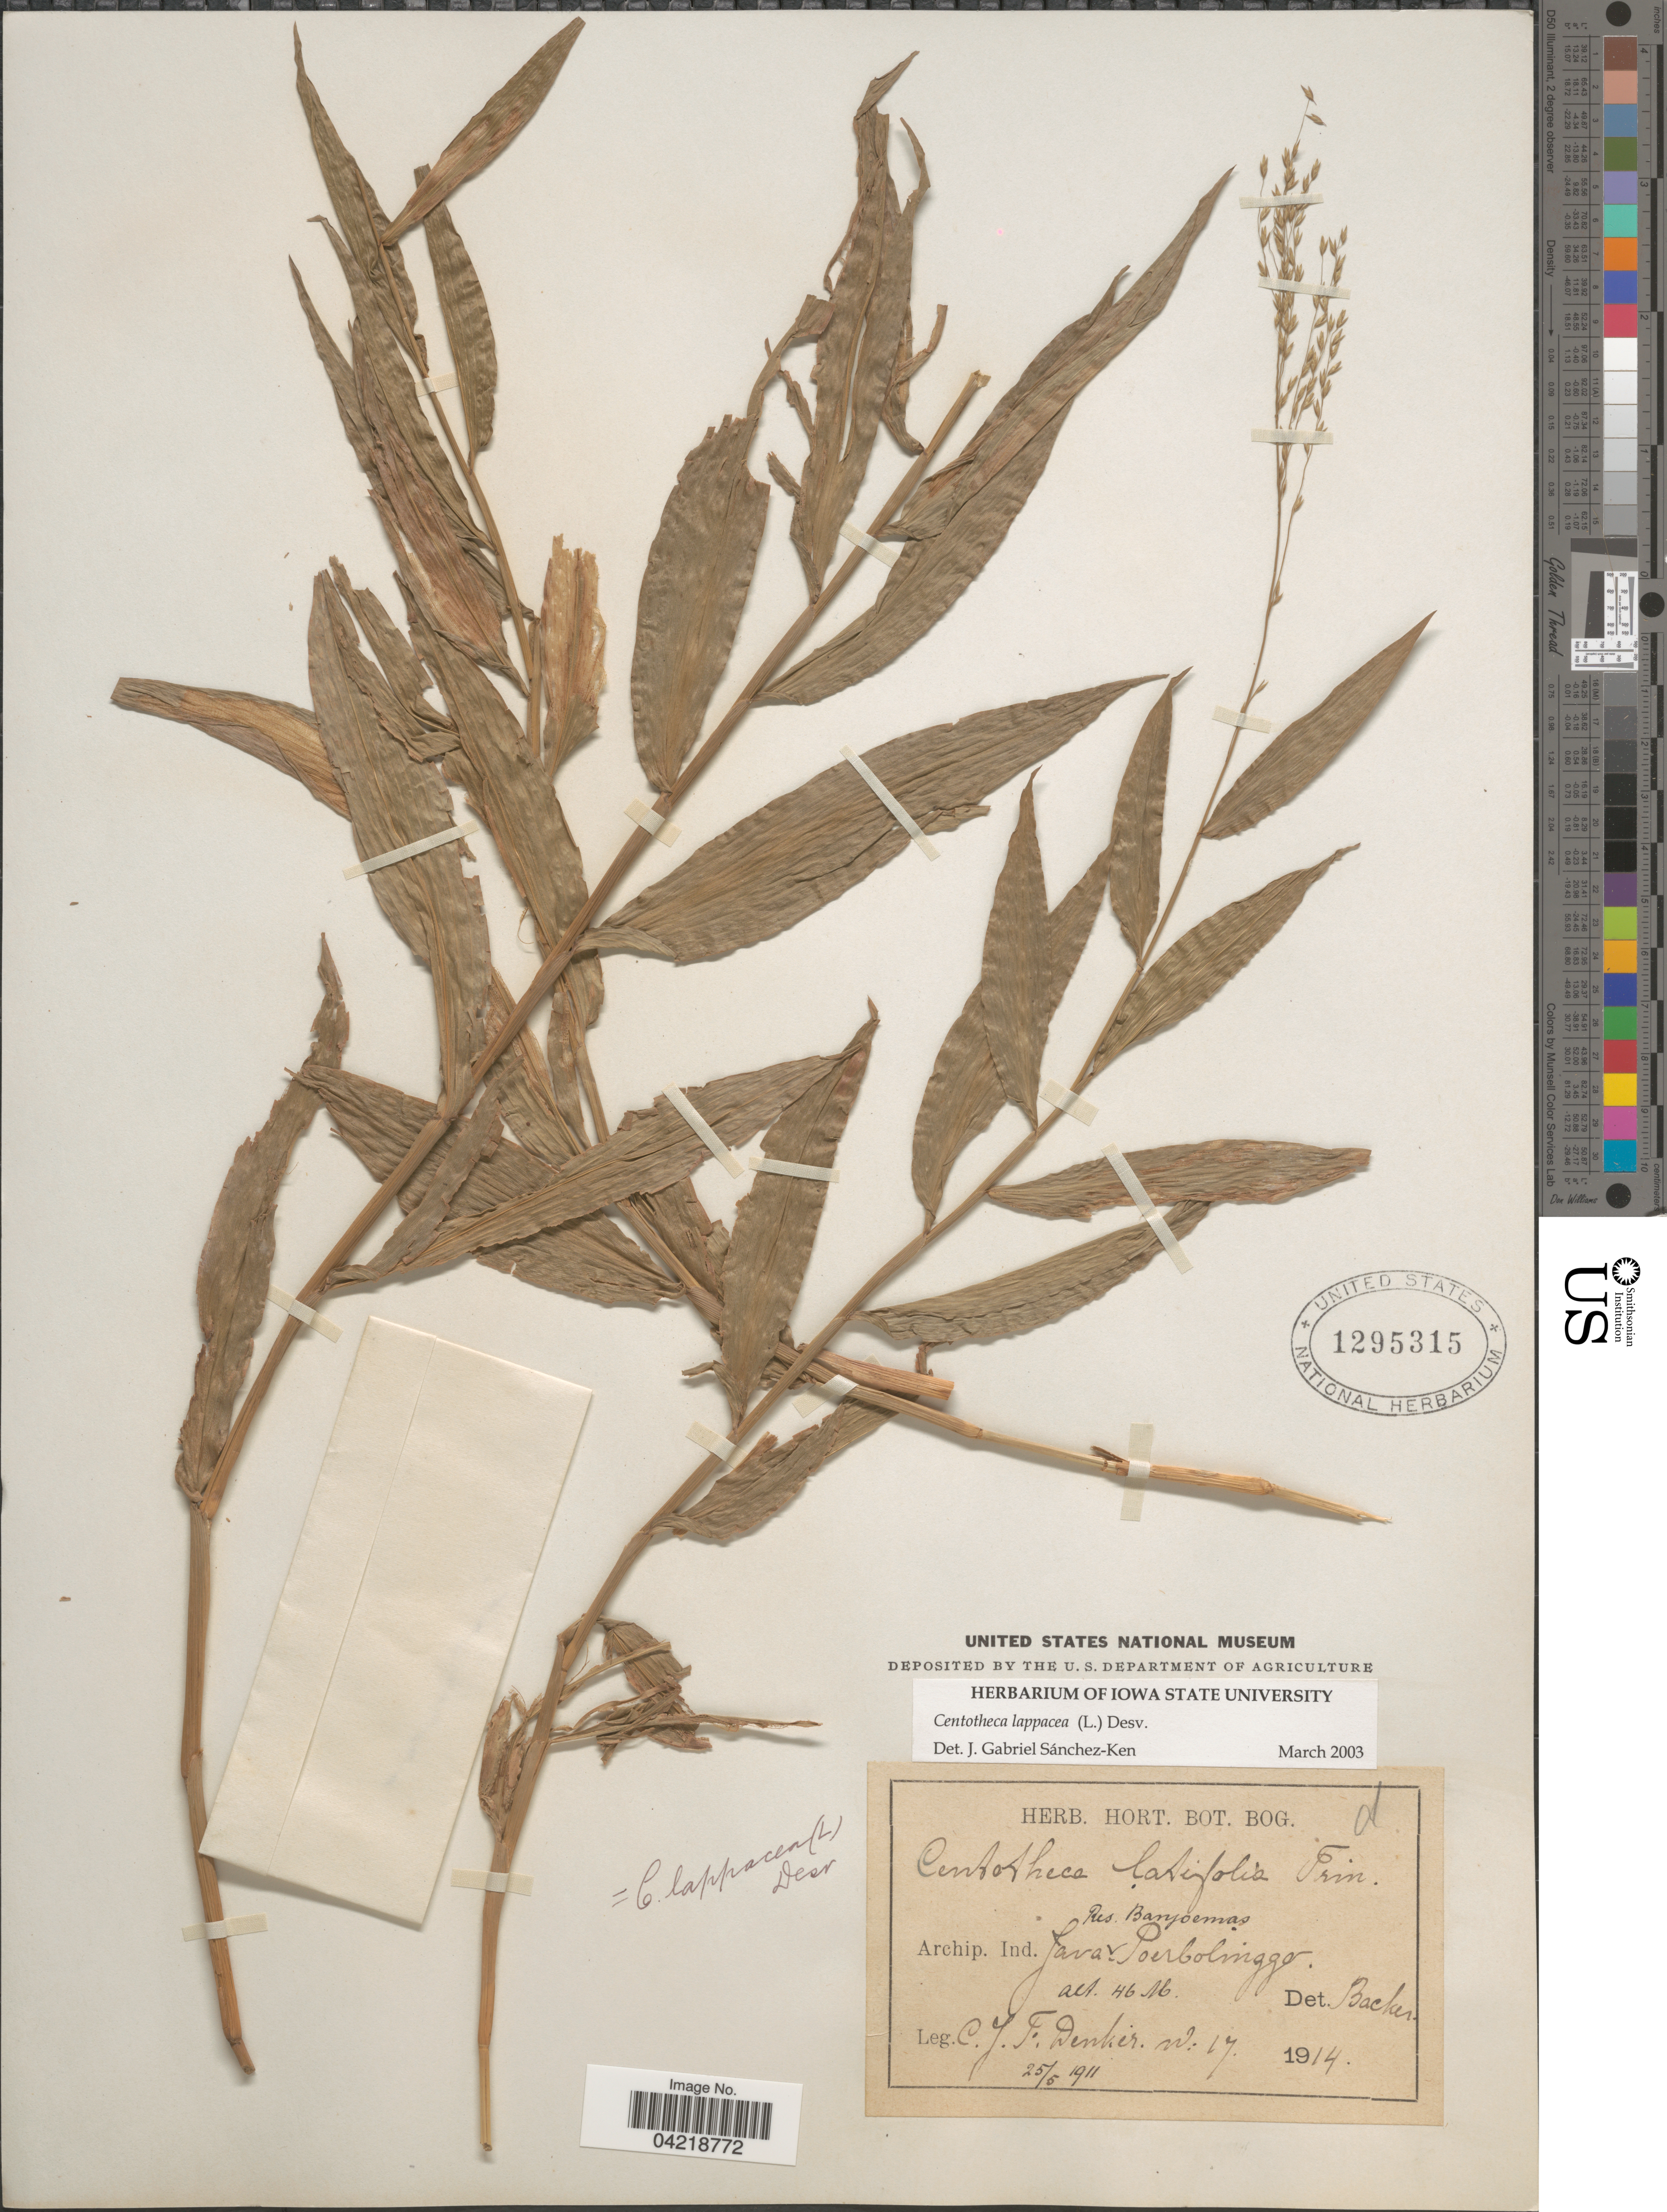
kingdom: Plantae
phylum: Tracheophyta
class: Liliopsida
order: Poales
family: Poaceae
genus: Centotheca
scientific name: Centotheca lappacea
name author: (L.) Desv.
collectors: C. Denker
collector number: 17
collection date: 1911-05-25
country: Indonesia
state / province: Java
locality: Archip. Ind. Res. Banjoemas. Poerbolinggo.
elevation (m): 46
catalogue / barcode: US 1295315